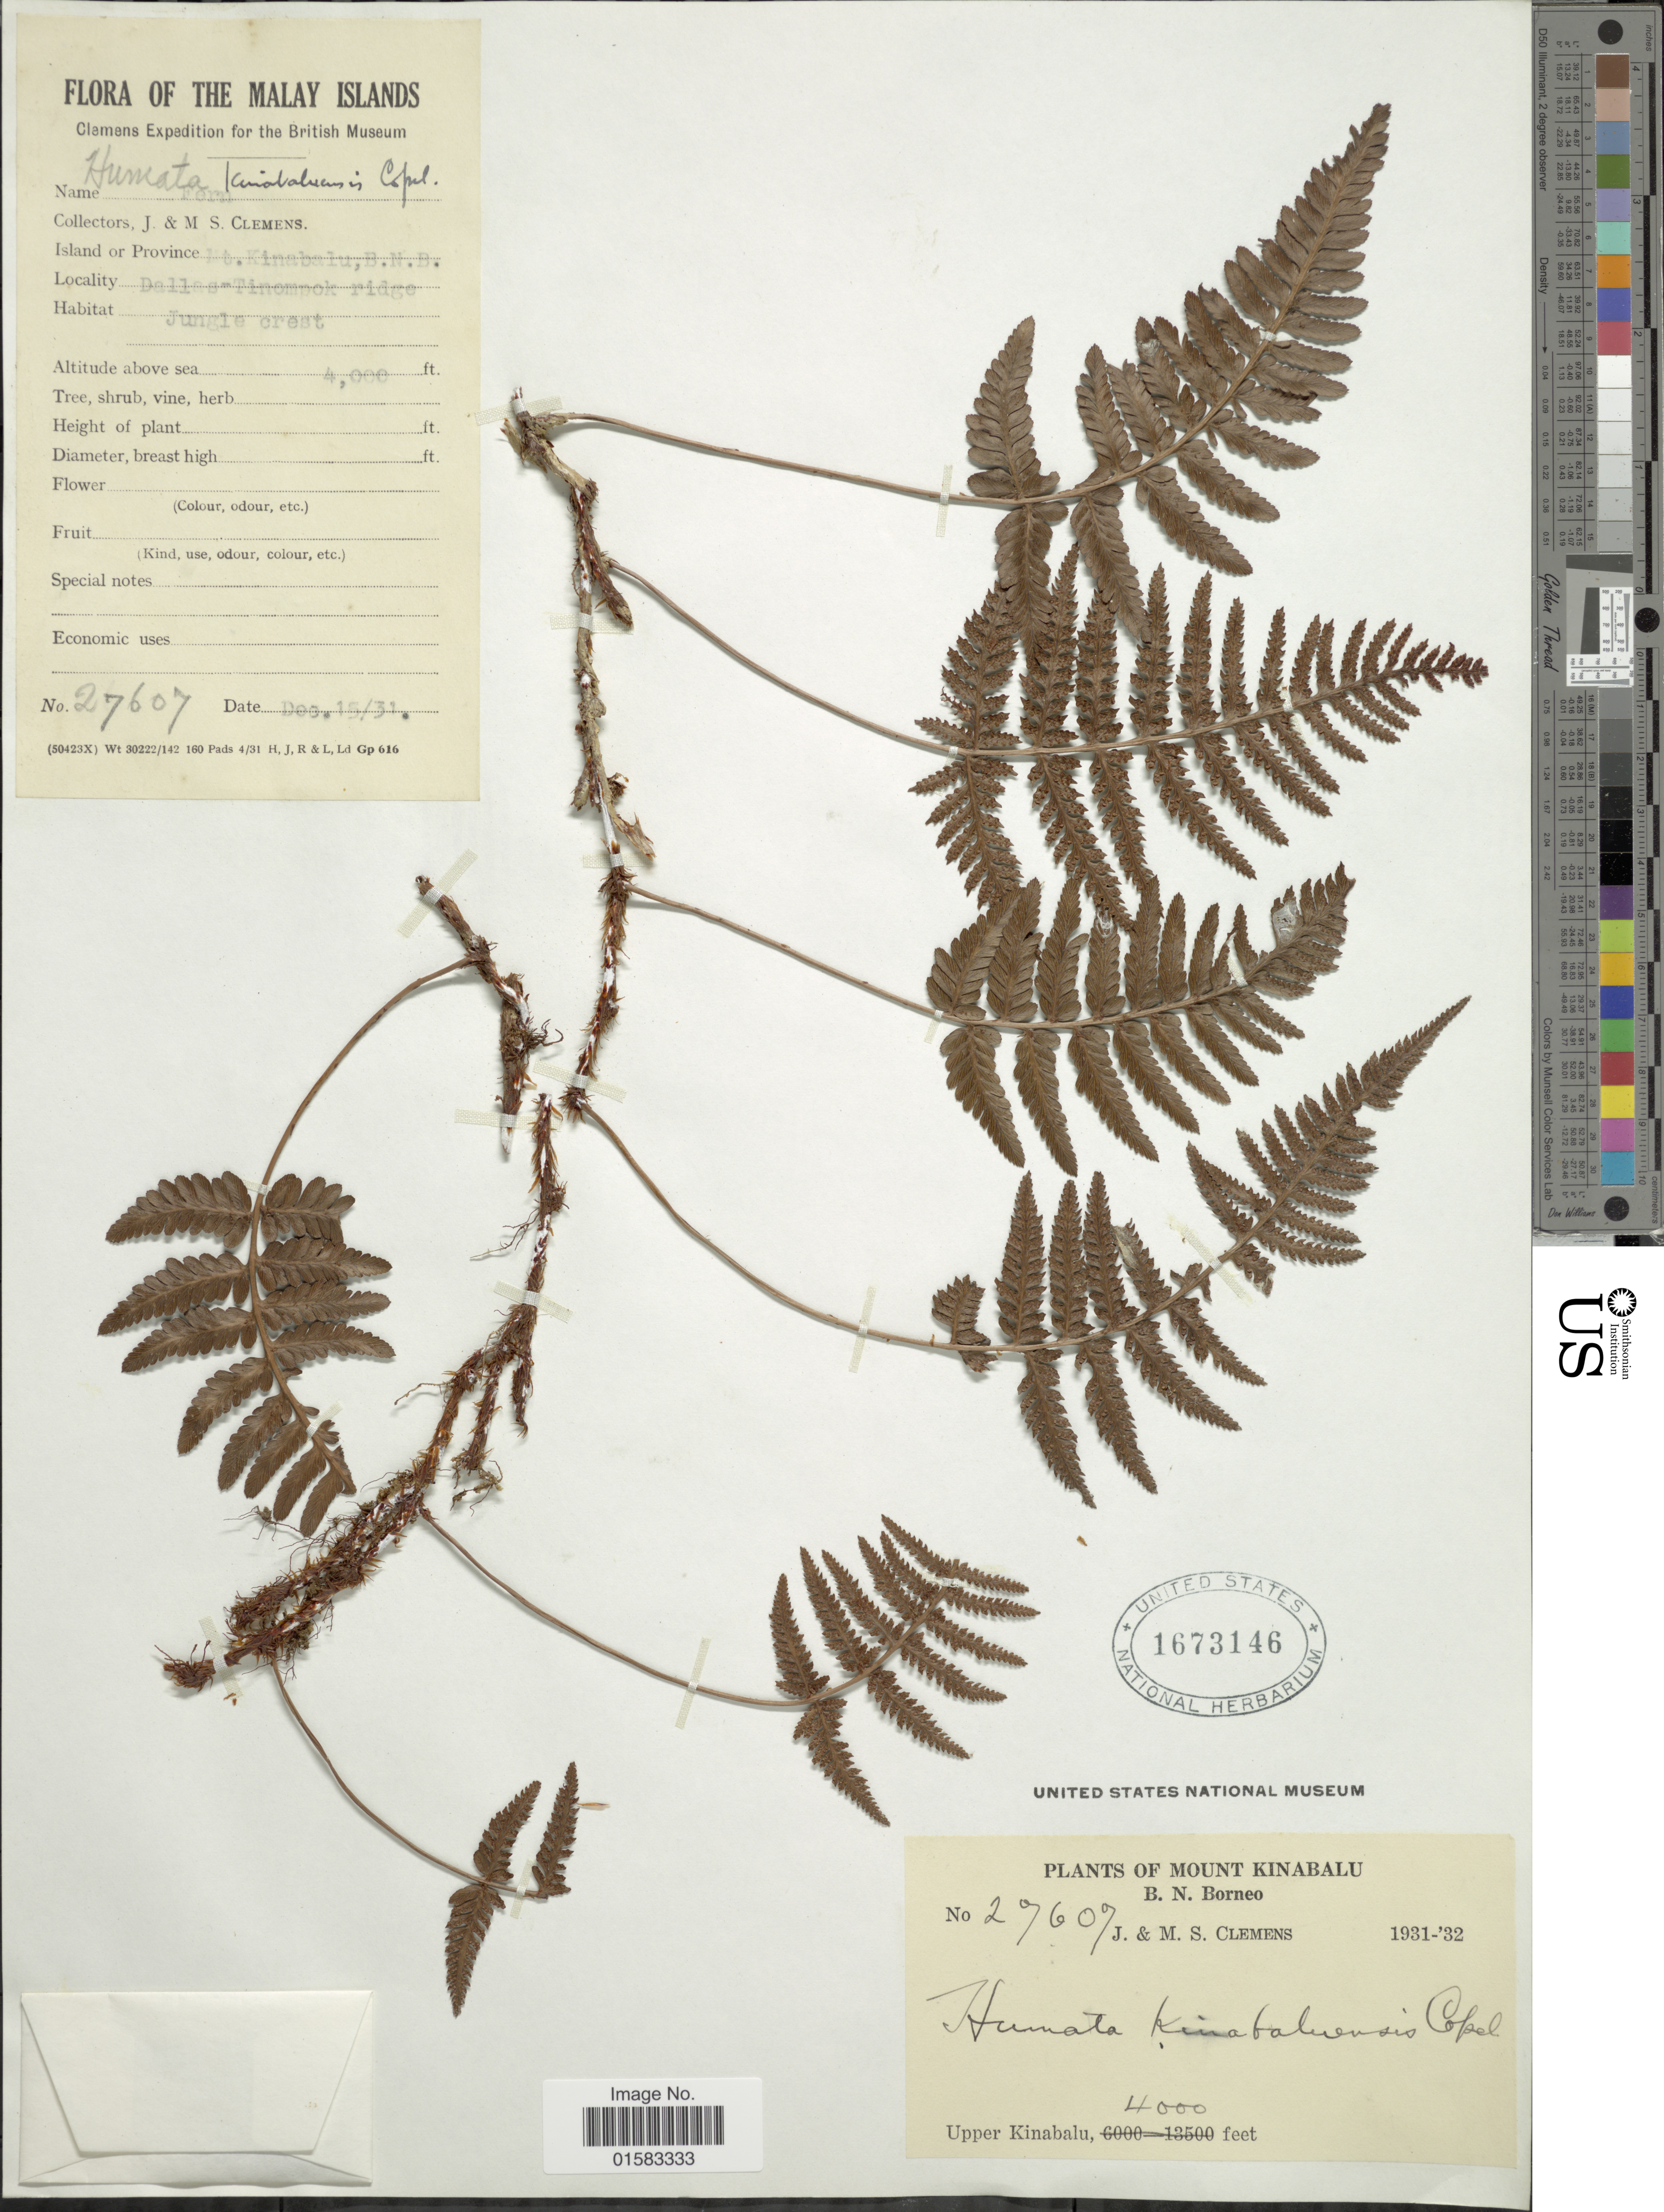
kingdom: Plantae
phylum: Tracheophyta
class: Polypodiopsida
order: Polypodiales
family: Davalliaceae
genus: Davallia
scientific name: Davallia repens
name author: (L. f.) Kuhn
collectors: J. Clemens & M. S. Clemens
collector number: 27607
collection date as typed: Transcribed d/m/y: 15/12/31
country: Malaysia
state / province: Sabah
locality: Mt. Kinabalu, B.N.B, Dallas-Tinompok ridge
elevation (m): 1219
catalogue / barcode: US 1673146